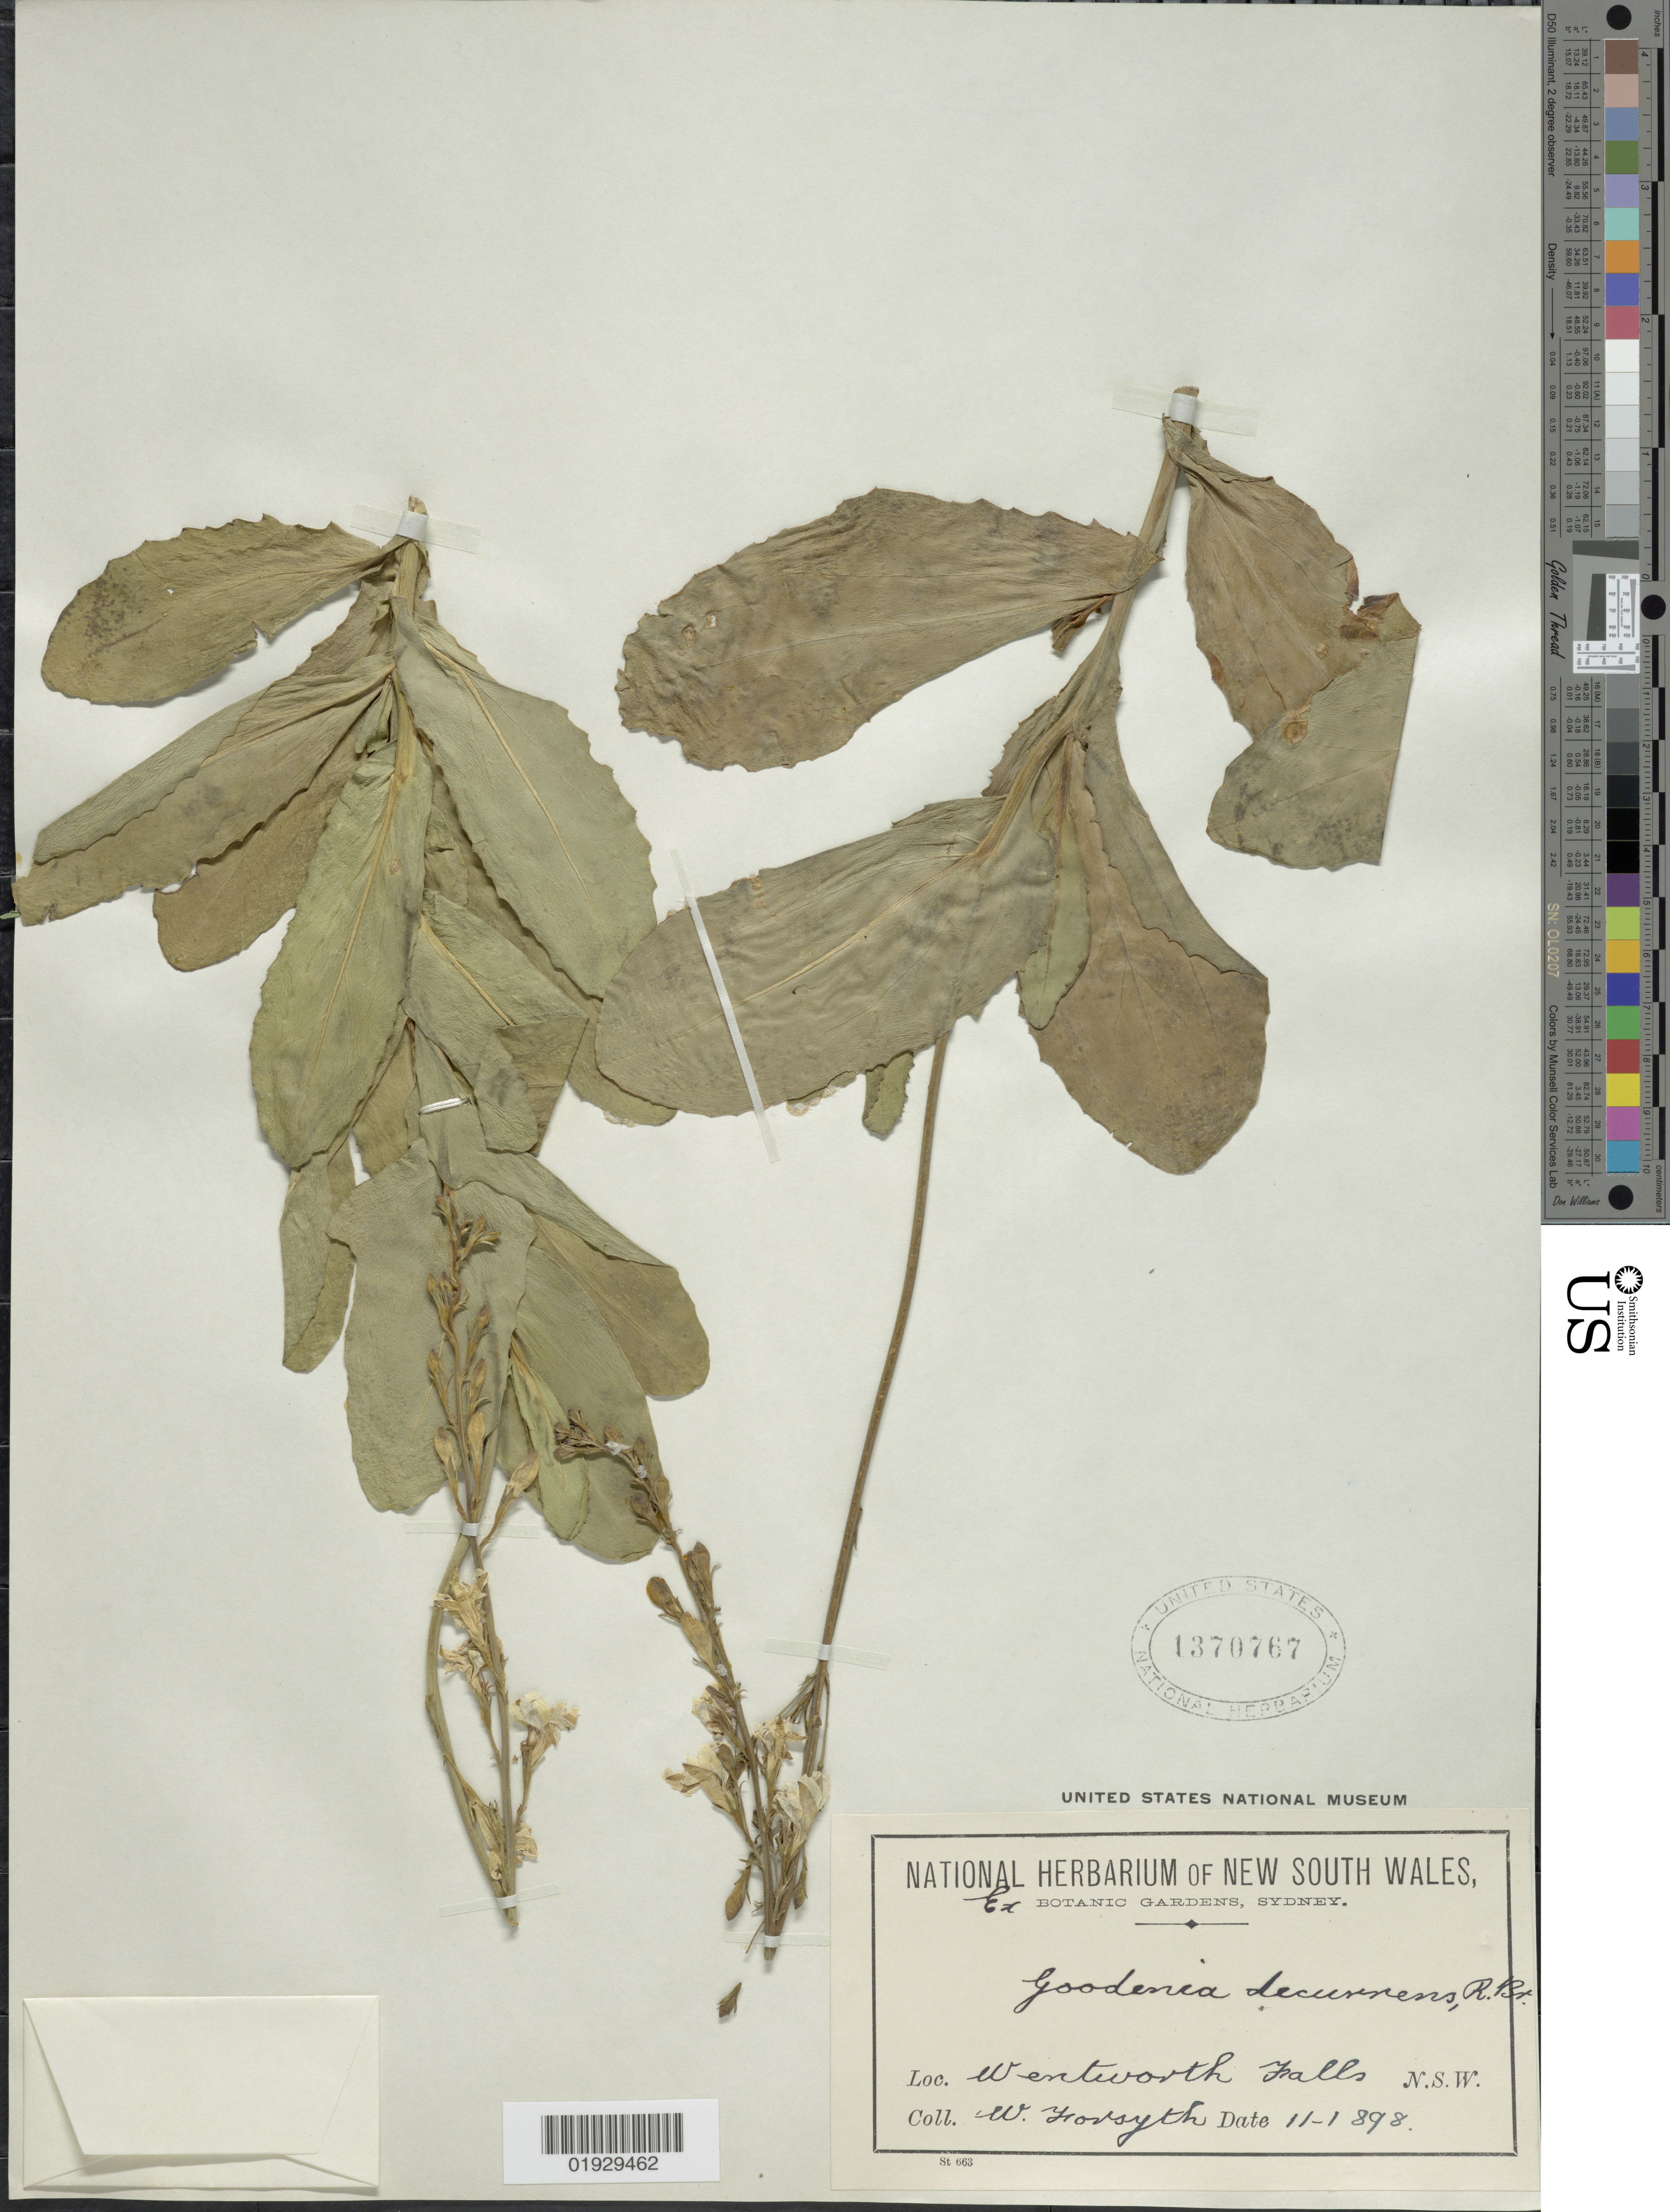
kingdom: Plantae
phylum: Tracheophyta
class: Magnoliopsida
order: Asterales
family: Goodeniaceae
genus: Goodenia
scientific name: Goodenia decurrens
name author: R. Br.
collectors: W. Forsyth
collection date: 1898-01-11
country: Australia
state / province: New South Wales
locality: Wentworth Falls, N.S.W.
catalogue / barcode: US 1370767